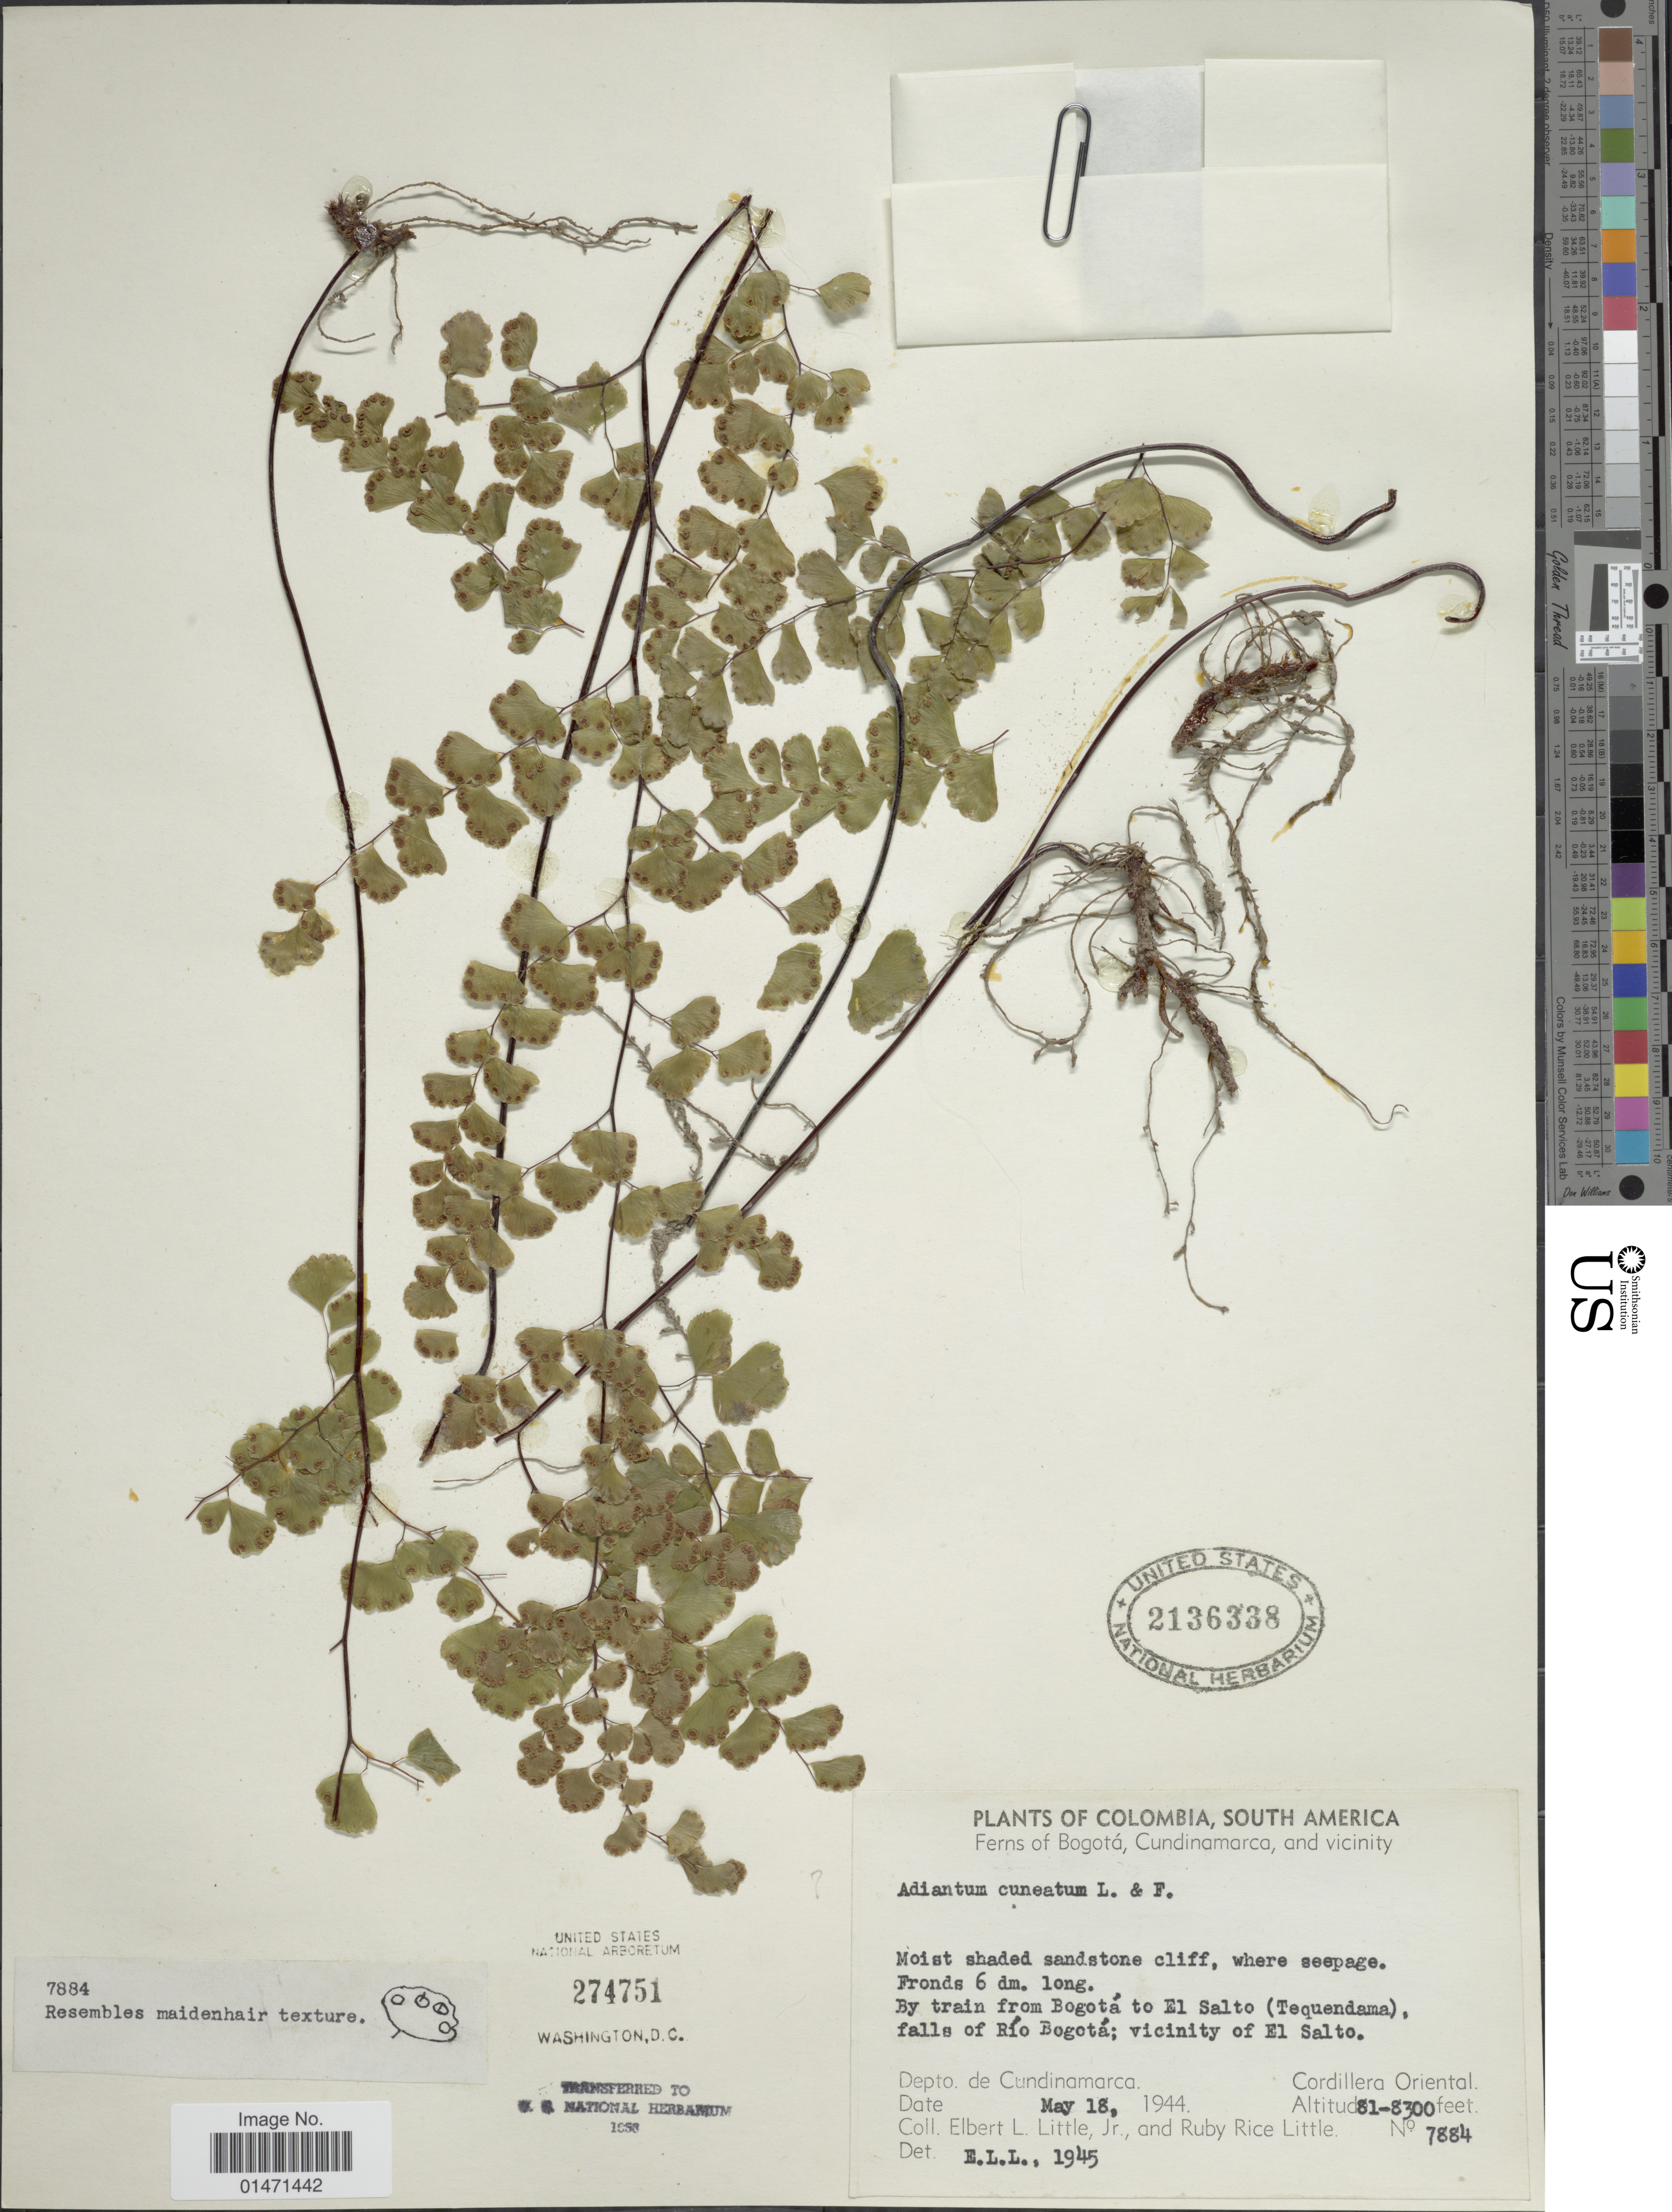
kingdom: Plantae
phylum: Tracheophyta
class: Polypodiopsida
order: Polypodiales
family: Pteridaceae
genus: Adiantum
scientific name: Adiantum raddianum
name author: C. Presl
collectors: E. L. Little & R. R. Little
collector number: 7884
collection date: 1944-05-18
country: Colombia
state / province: Cundinamarca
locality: Ferns of Bogotá, Cundinamarca, and vicinity, by train from Bogotá to El Salto(Tequendama), falls of Rio Bogotá; vicinity of El Salto, Depto. de Cundinamarca, Cordillera oriental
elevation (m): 2469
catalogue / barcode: US 2136338